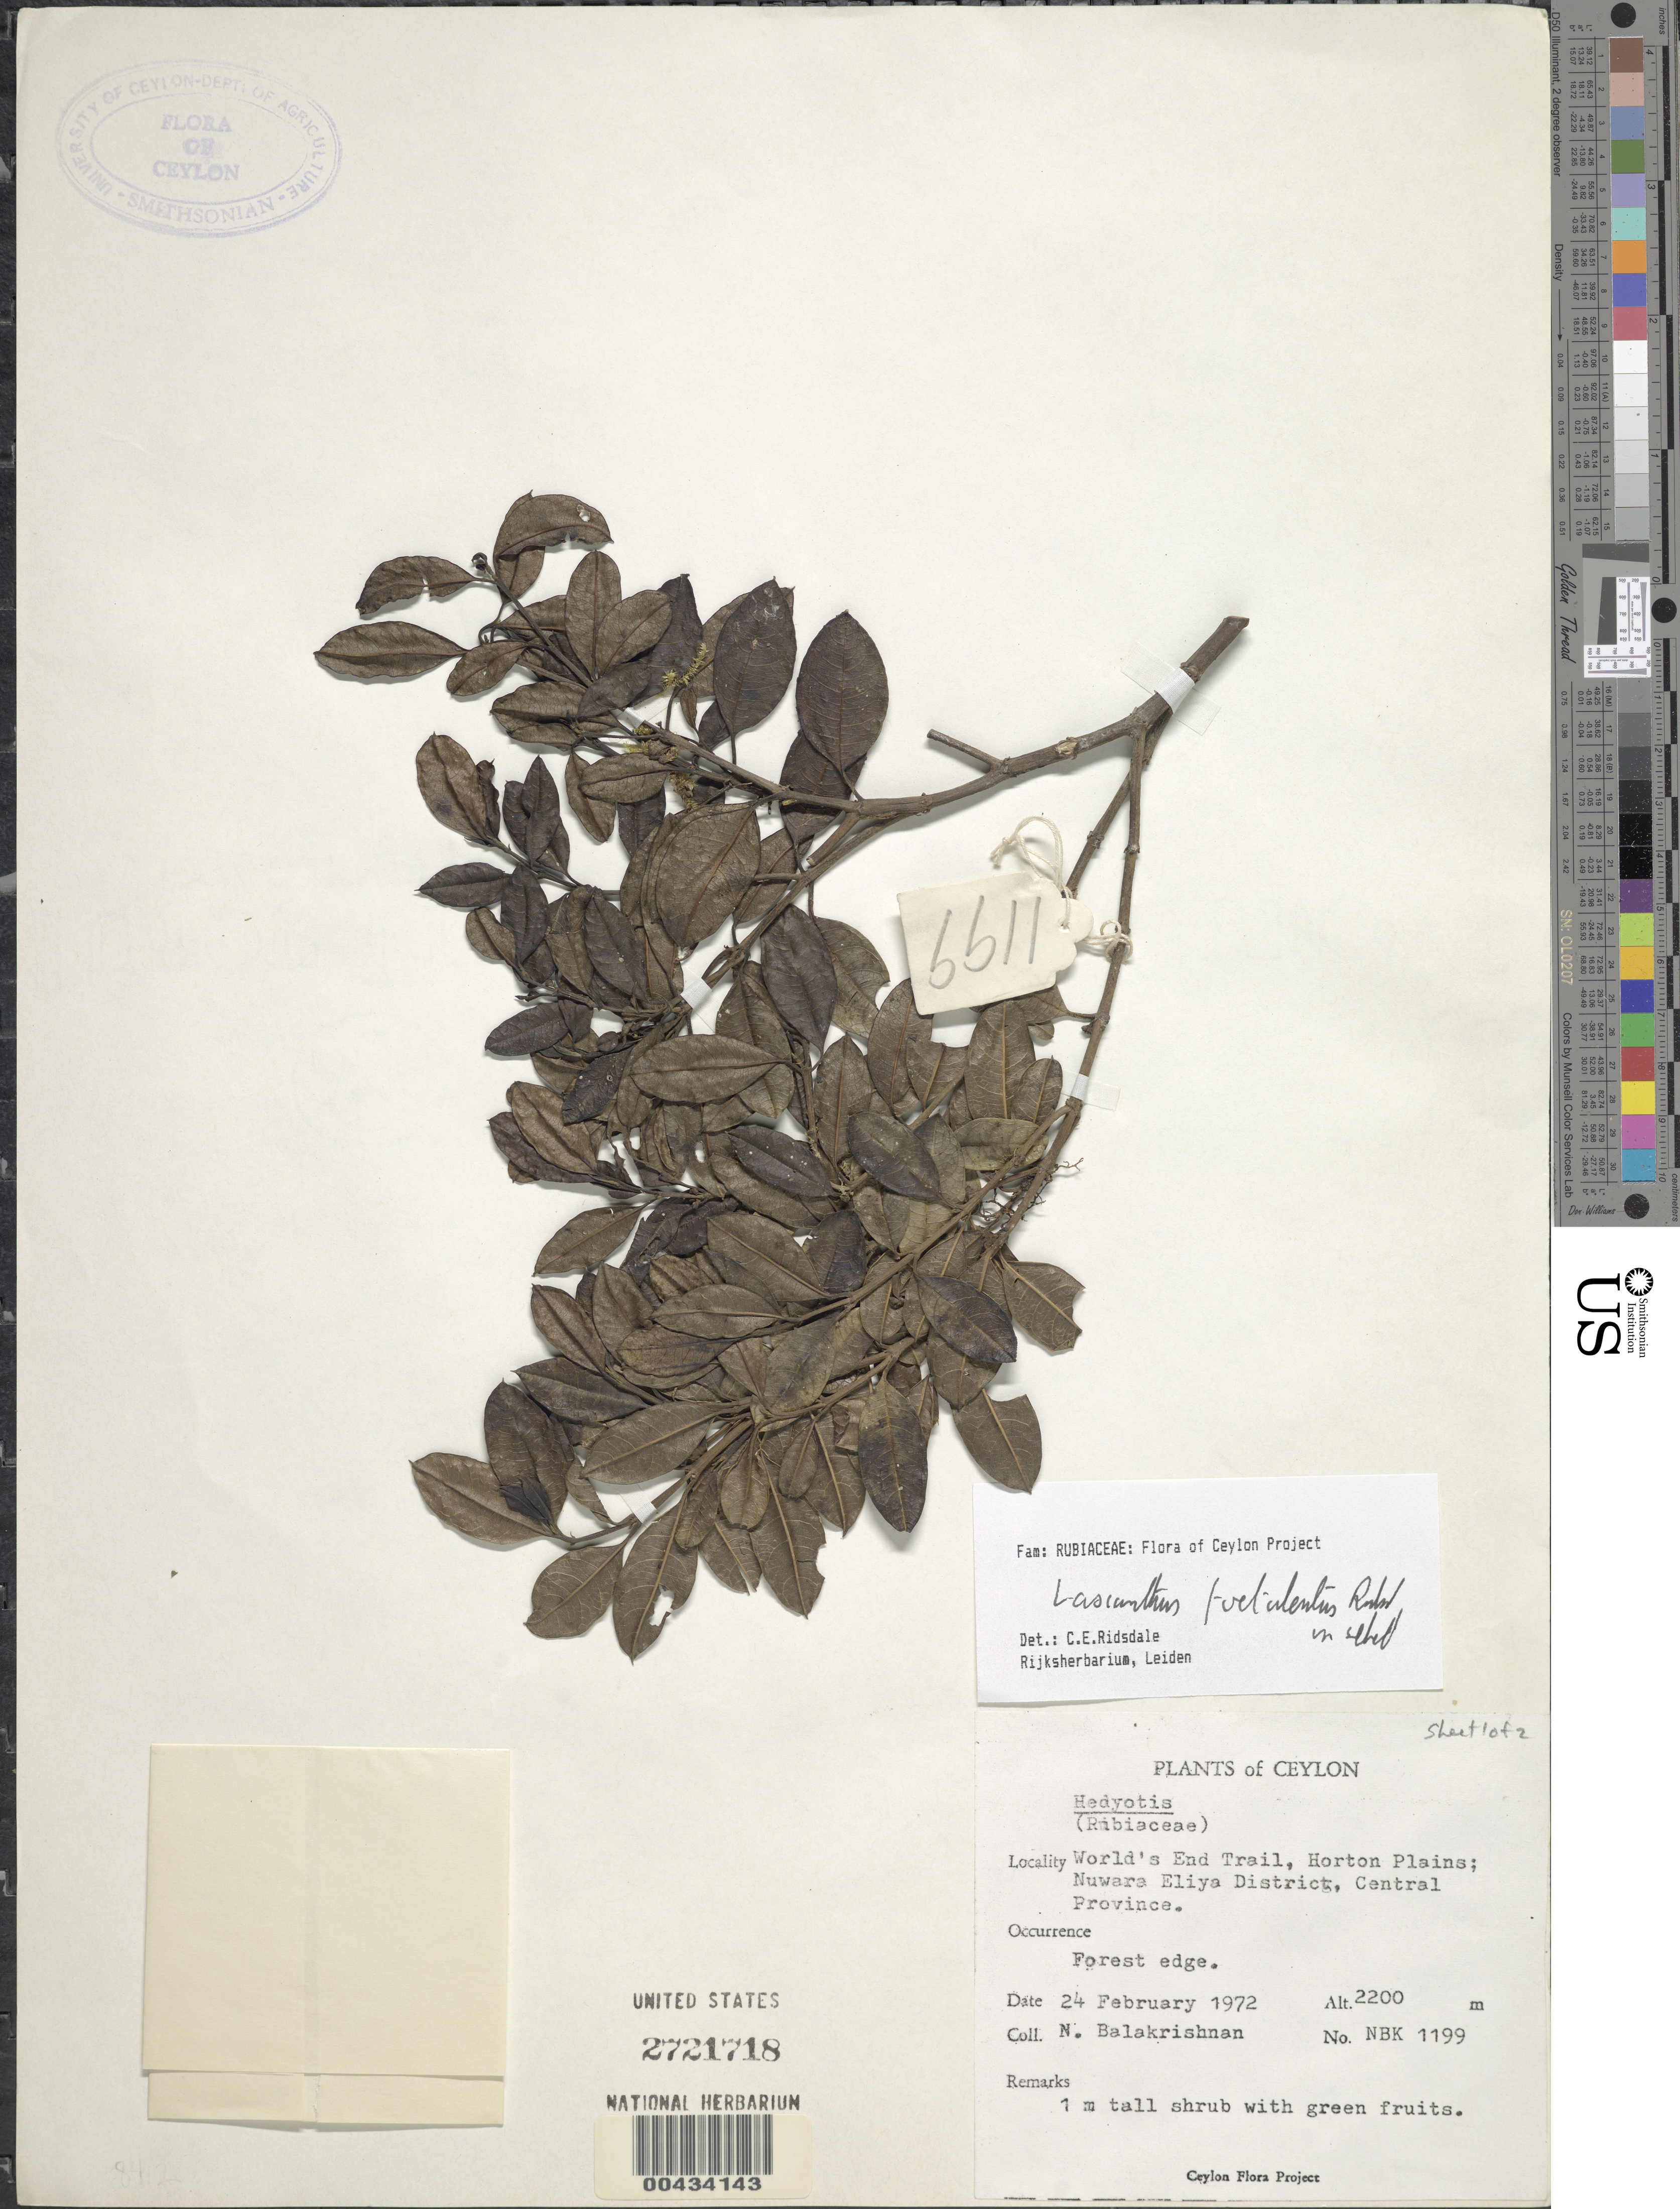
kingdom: Plantae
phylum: Tracheophyta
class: Magnoliopsida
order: Gentianales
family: Rubiaceae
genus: Lasianthus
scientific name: Lasianthus foetalentus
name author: Ridsdale in sched.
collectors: N. Balakrishnan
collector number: NBK 1199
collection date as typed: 24 Feb 1972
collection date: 1972-02-24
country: Sri Lanka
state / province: Central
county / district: Nuwara Eliya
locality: Worlds End trail, Horton Plains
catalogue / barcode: US 2721718